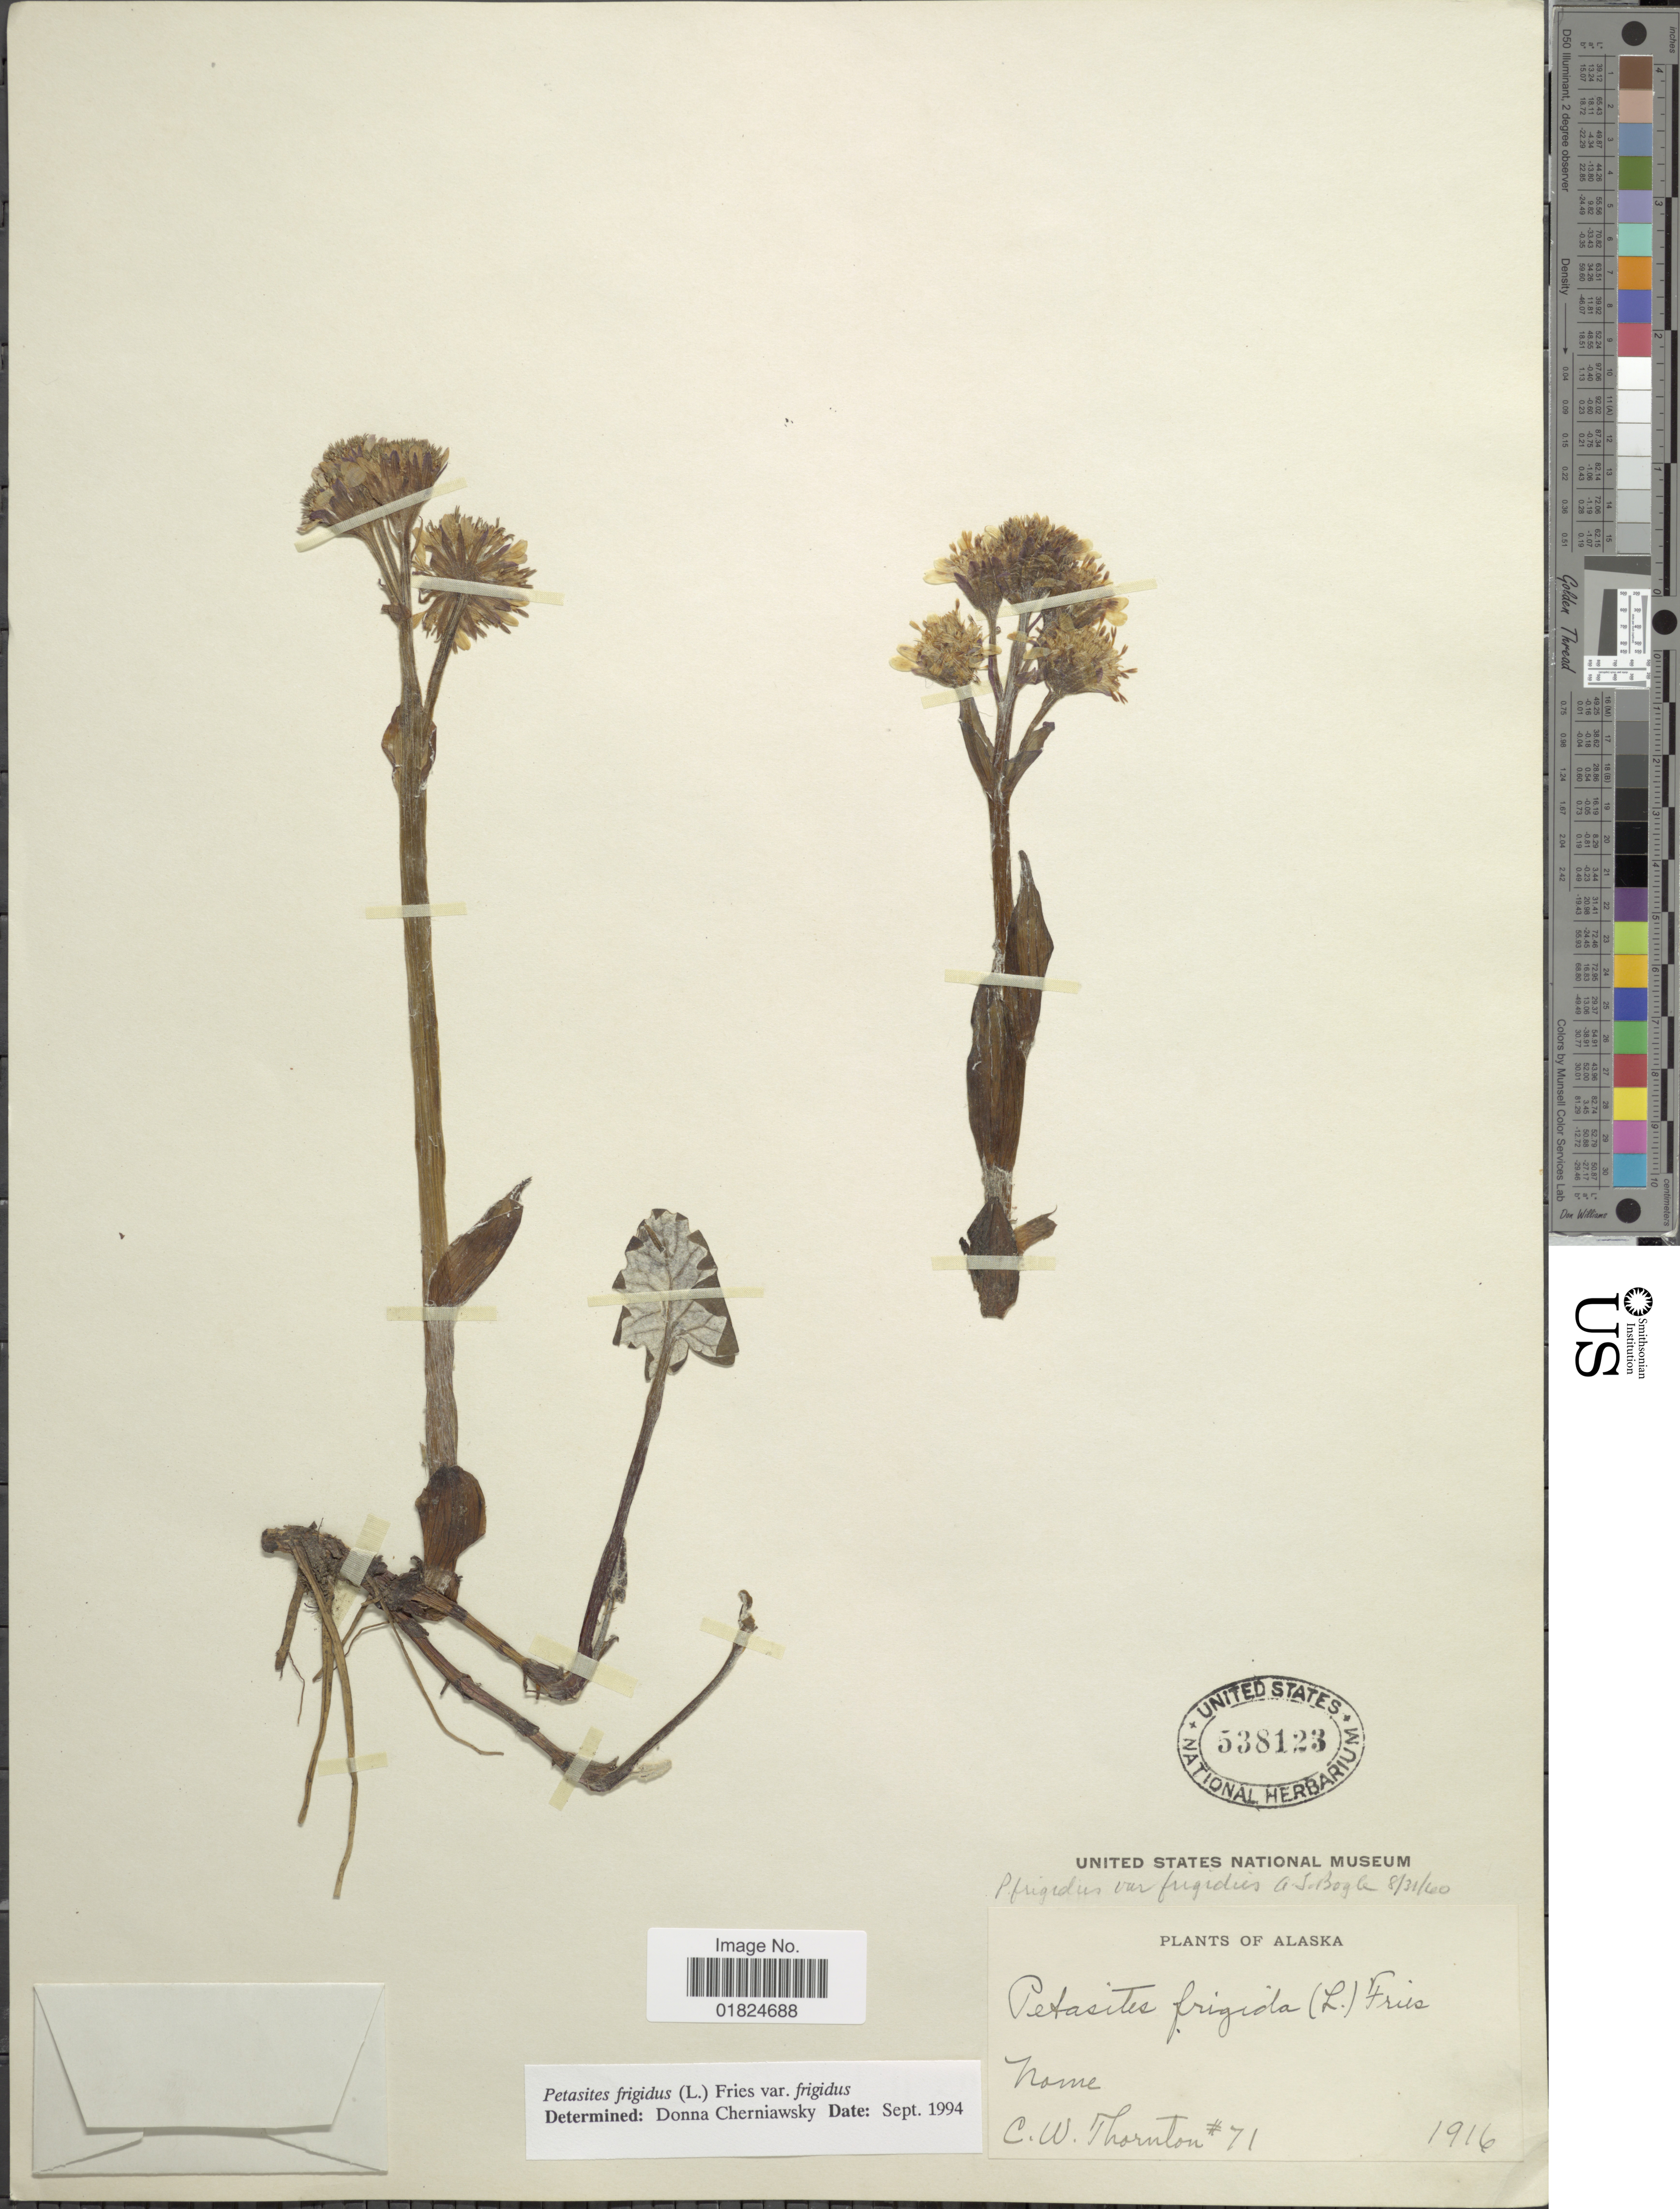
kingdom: Plantae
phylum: Tracheophyta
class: Magnoliopsida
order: Asterales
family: Asteraceae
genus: Petasites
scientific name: Petasites frigidus var. frigidus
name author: (L.) Fr.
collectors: C. Thornton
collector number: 71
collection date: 1916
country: United States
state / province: Alaska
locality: Alaska. Nome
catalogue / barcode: US 538123